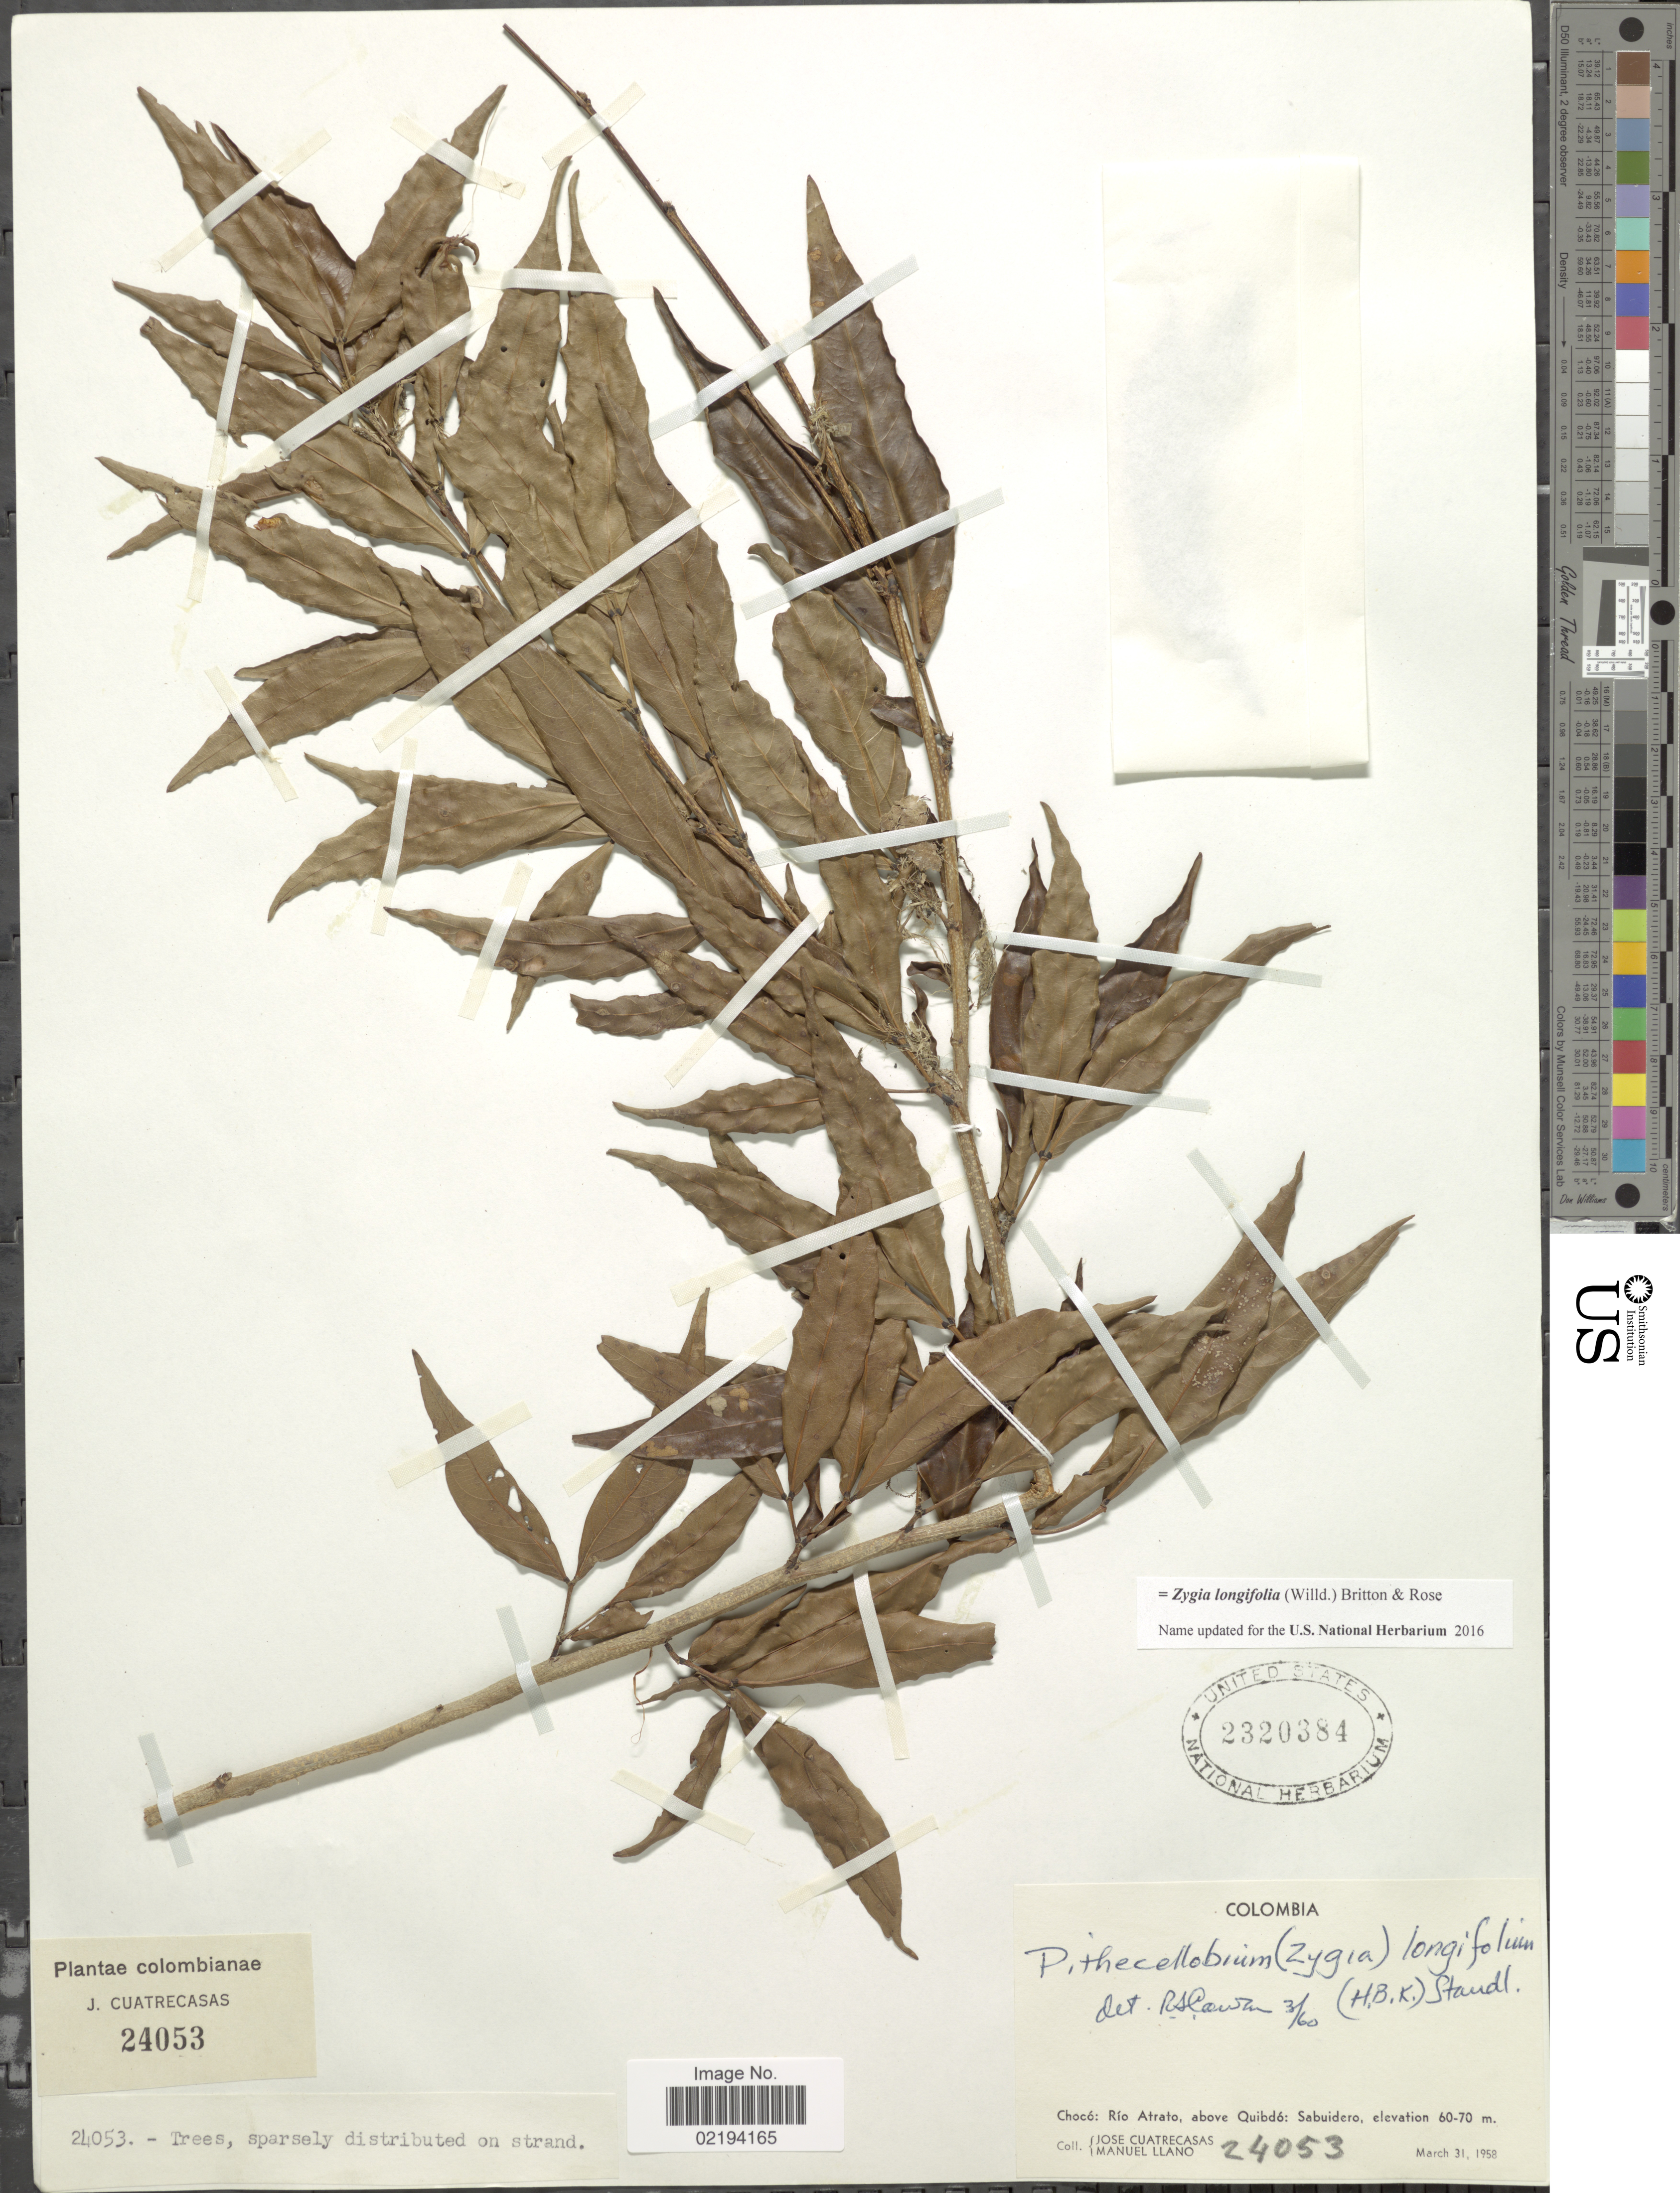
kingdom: Plantae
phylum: Tracheophyta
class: Magnoliopsida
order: Fabales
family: Fabaceae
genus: Zygia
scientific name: Zygia longifolia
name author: (Willd.) Britton & Rose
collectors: J. Cuatrecasas & M. Llano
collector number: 24053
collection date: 1958-03-31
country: Colombia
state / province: Chocó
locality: Río Atrato, above Quibdó: Sabuidero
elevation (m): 60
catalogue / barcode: US 2320384